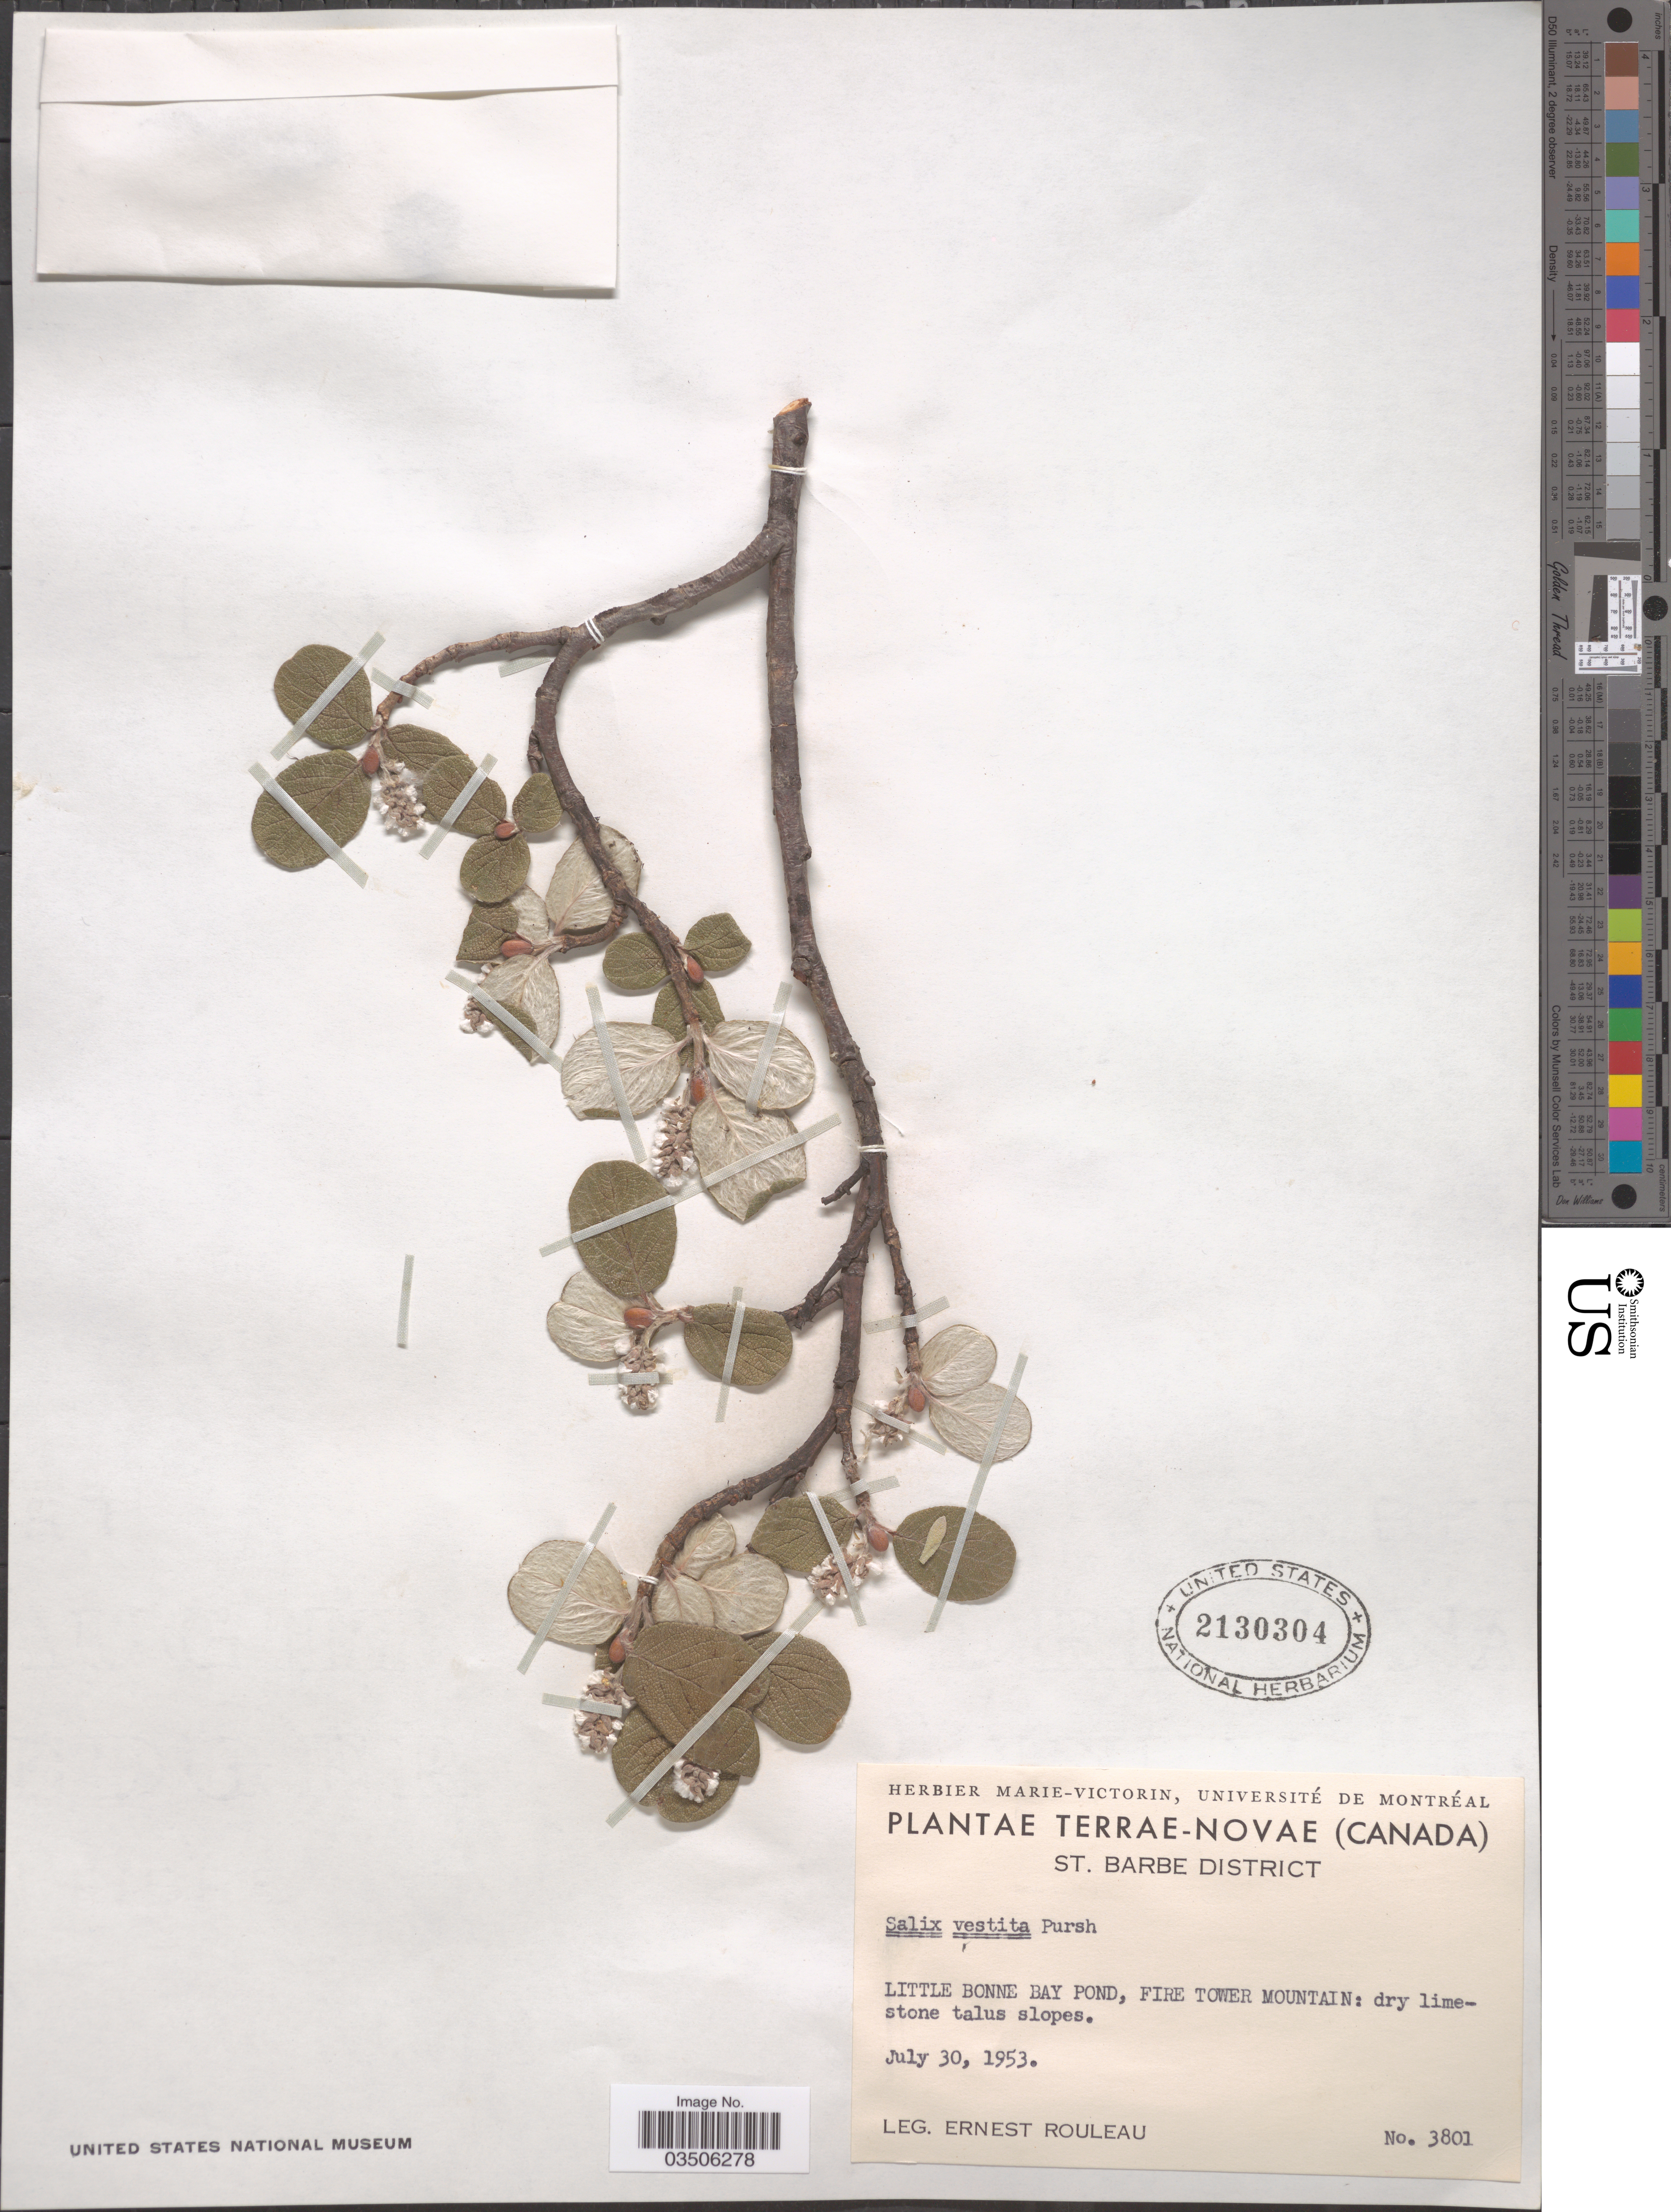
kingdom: Plantae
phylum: Tracheophyta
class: Magnoliopsida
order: Malpighiales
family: Salicaceae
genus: Salix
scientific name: Salix vestita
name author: Pursh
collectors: J. Rouleau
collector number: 3801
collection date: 1953-07-30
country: Canada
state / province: Newfoundland and Labrador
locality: Terrae-Novae. St. Barbe District. Little Bonne Bay Pond, Fire Tower Mountain.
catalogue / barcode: US 2130304